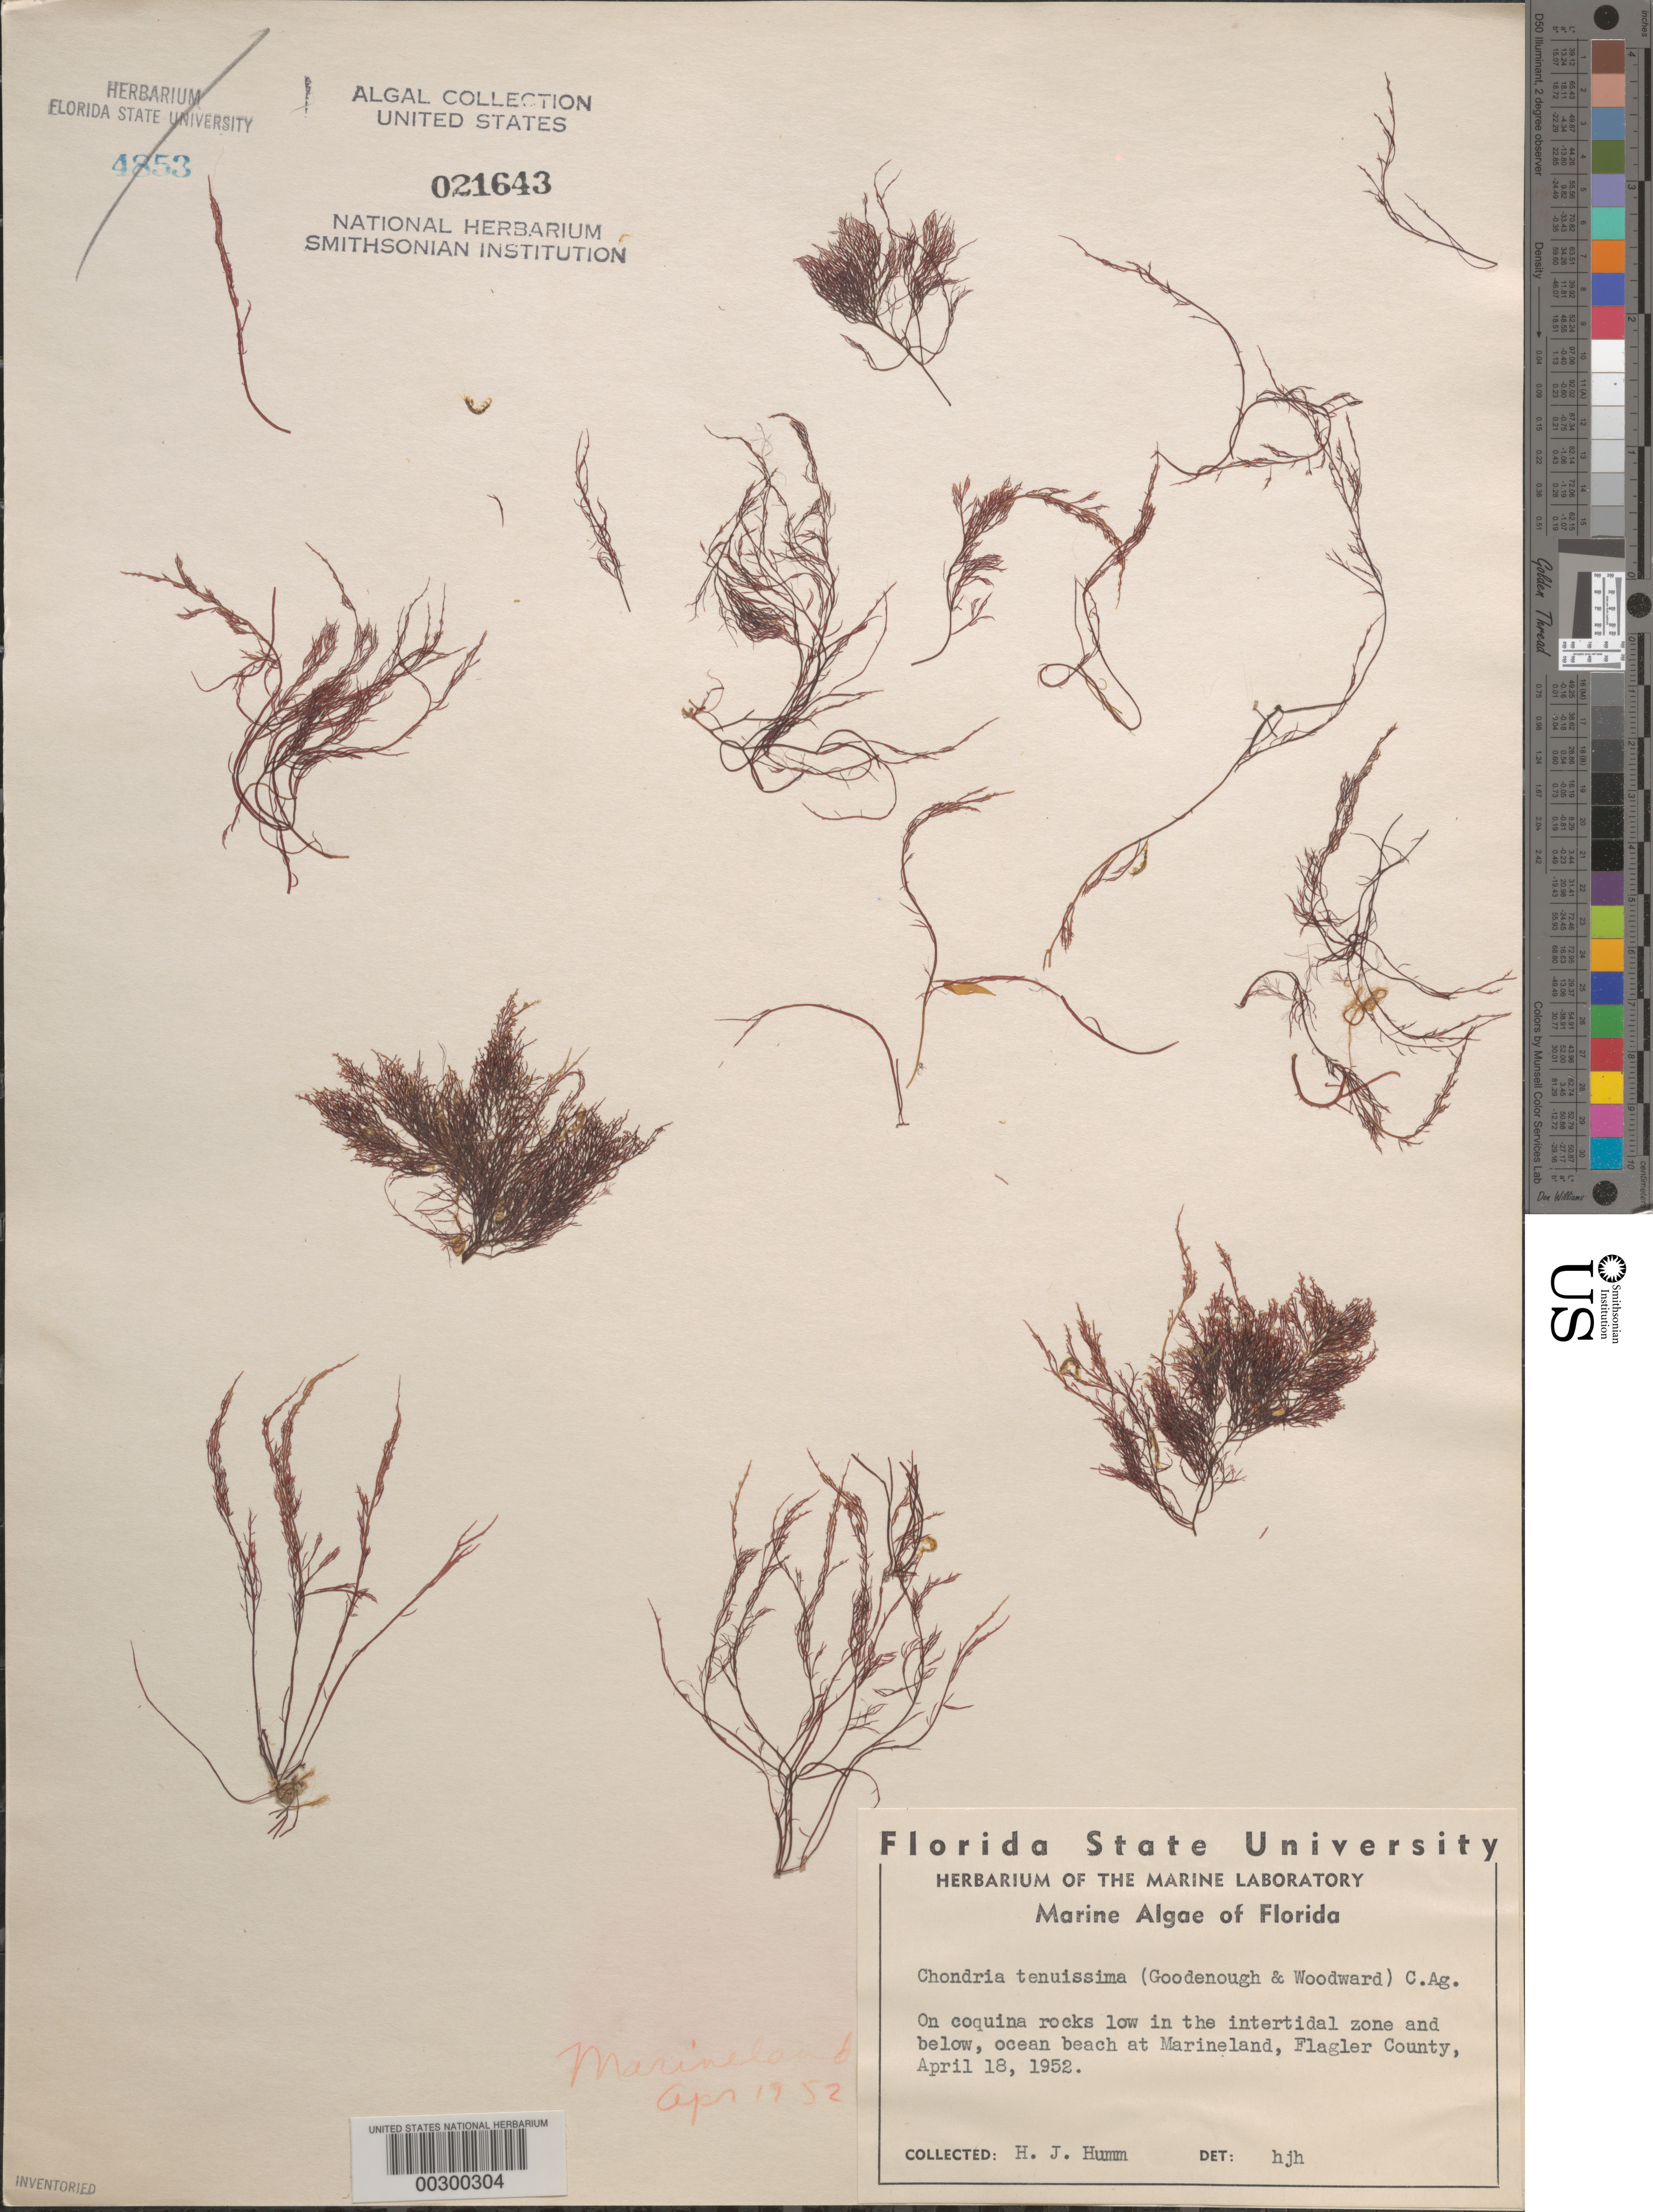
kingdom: Plantae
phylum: Rhodophyta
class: Florideophyceae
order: Ceramiales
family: Rhodomelaceae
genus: Chondria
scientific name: Chondria capillaris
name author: M.J. Wynne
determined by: Algae name updating Project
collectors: H. J. Humm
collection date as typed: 18 Apr 1952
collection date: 1952-04-18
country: United States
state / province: Florida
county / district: Flagler County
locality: Marineland ocean beach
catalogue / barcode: US 21643